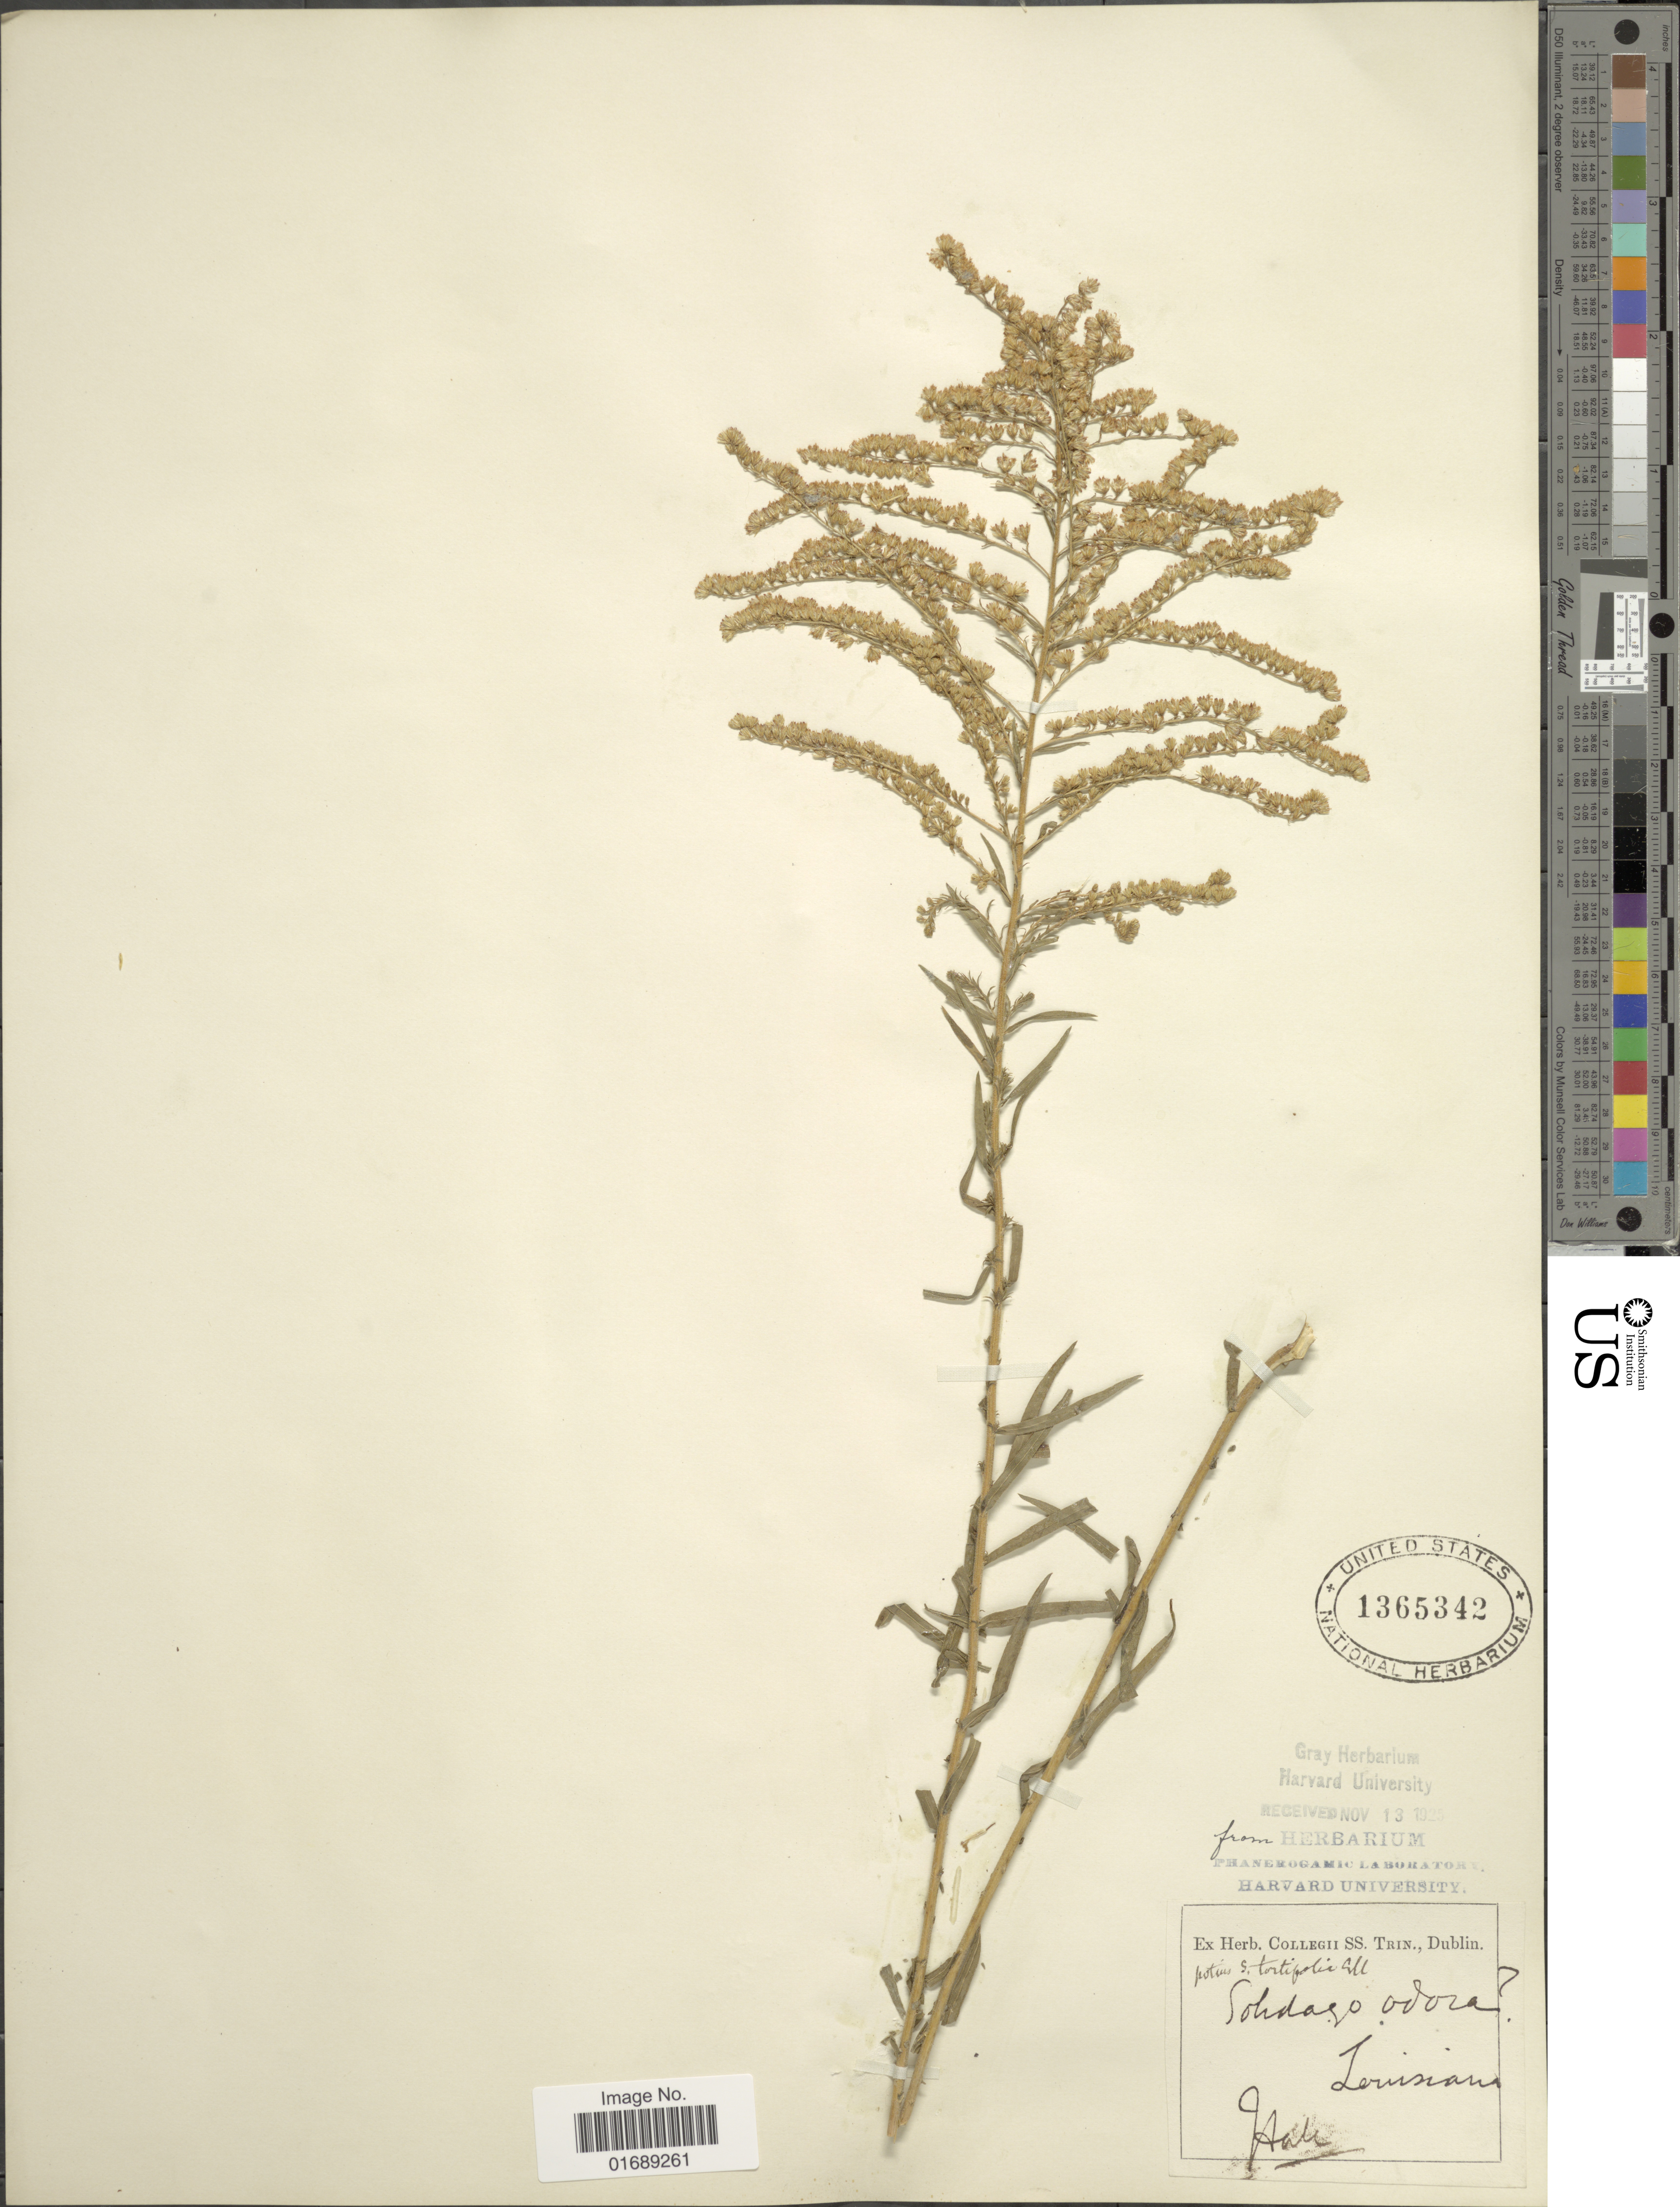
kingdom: Plantae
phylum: Tracheophyta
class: Magnoliopsida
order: Asterales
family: Asteraceae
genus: Solidago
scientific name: Solidago odora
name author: Aiton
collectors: -- Hale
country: United States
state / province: Louisiana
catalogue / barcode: US 1365342